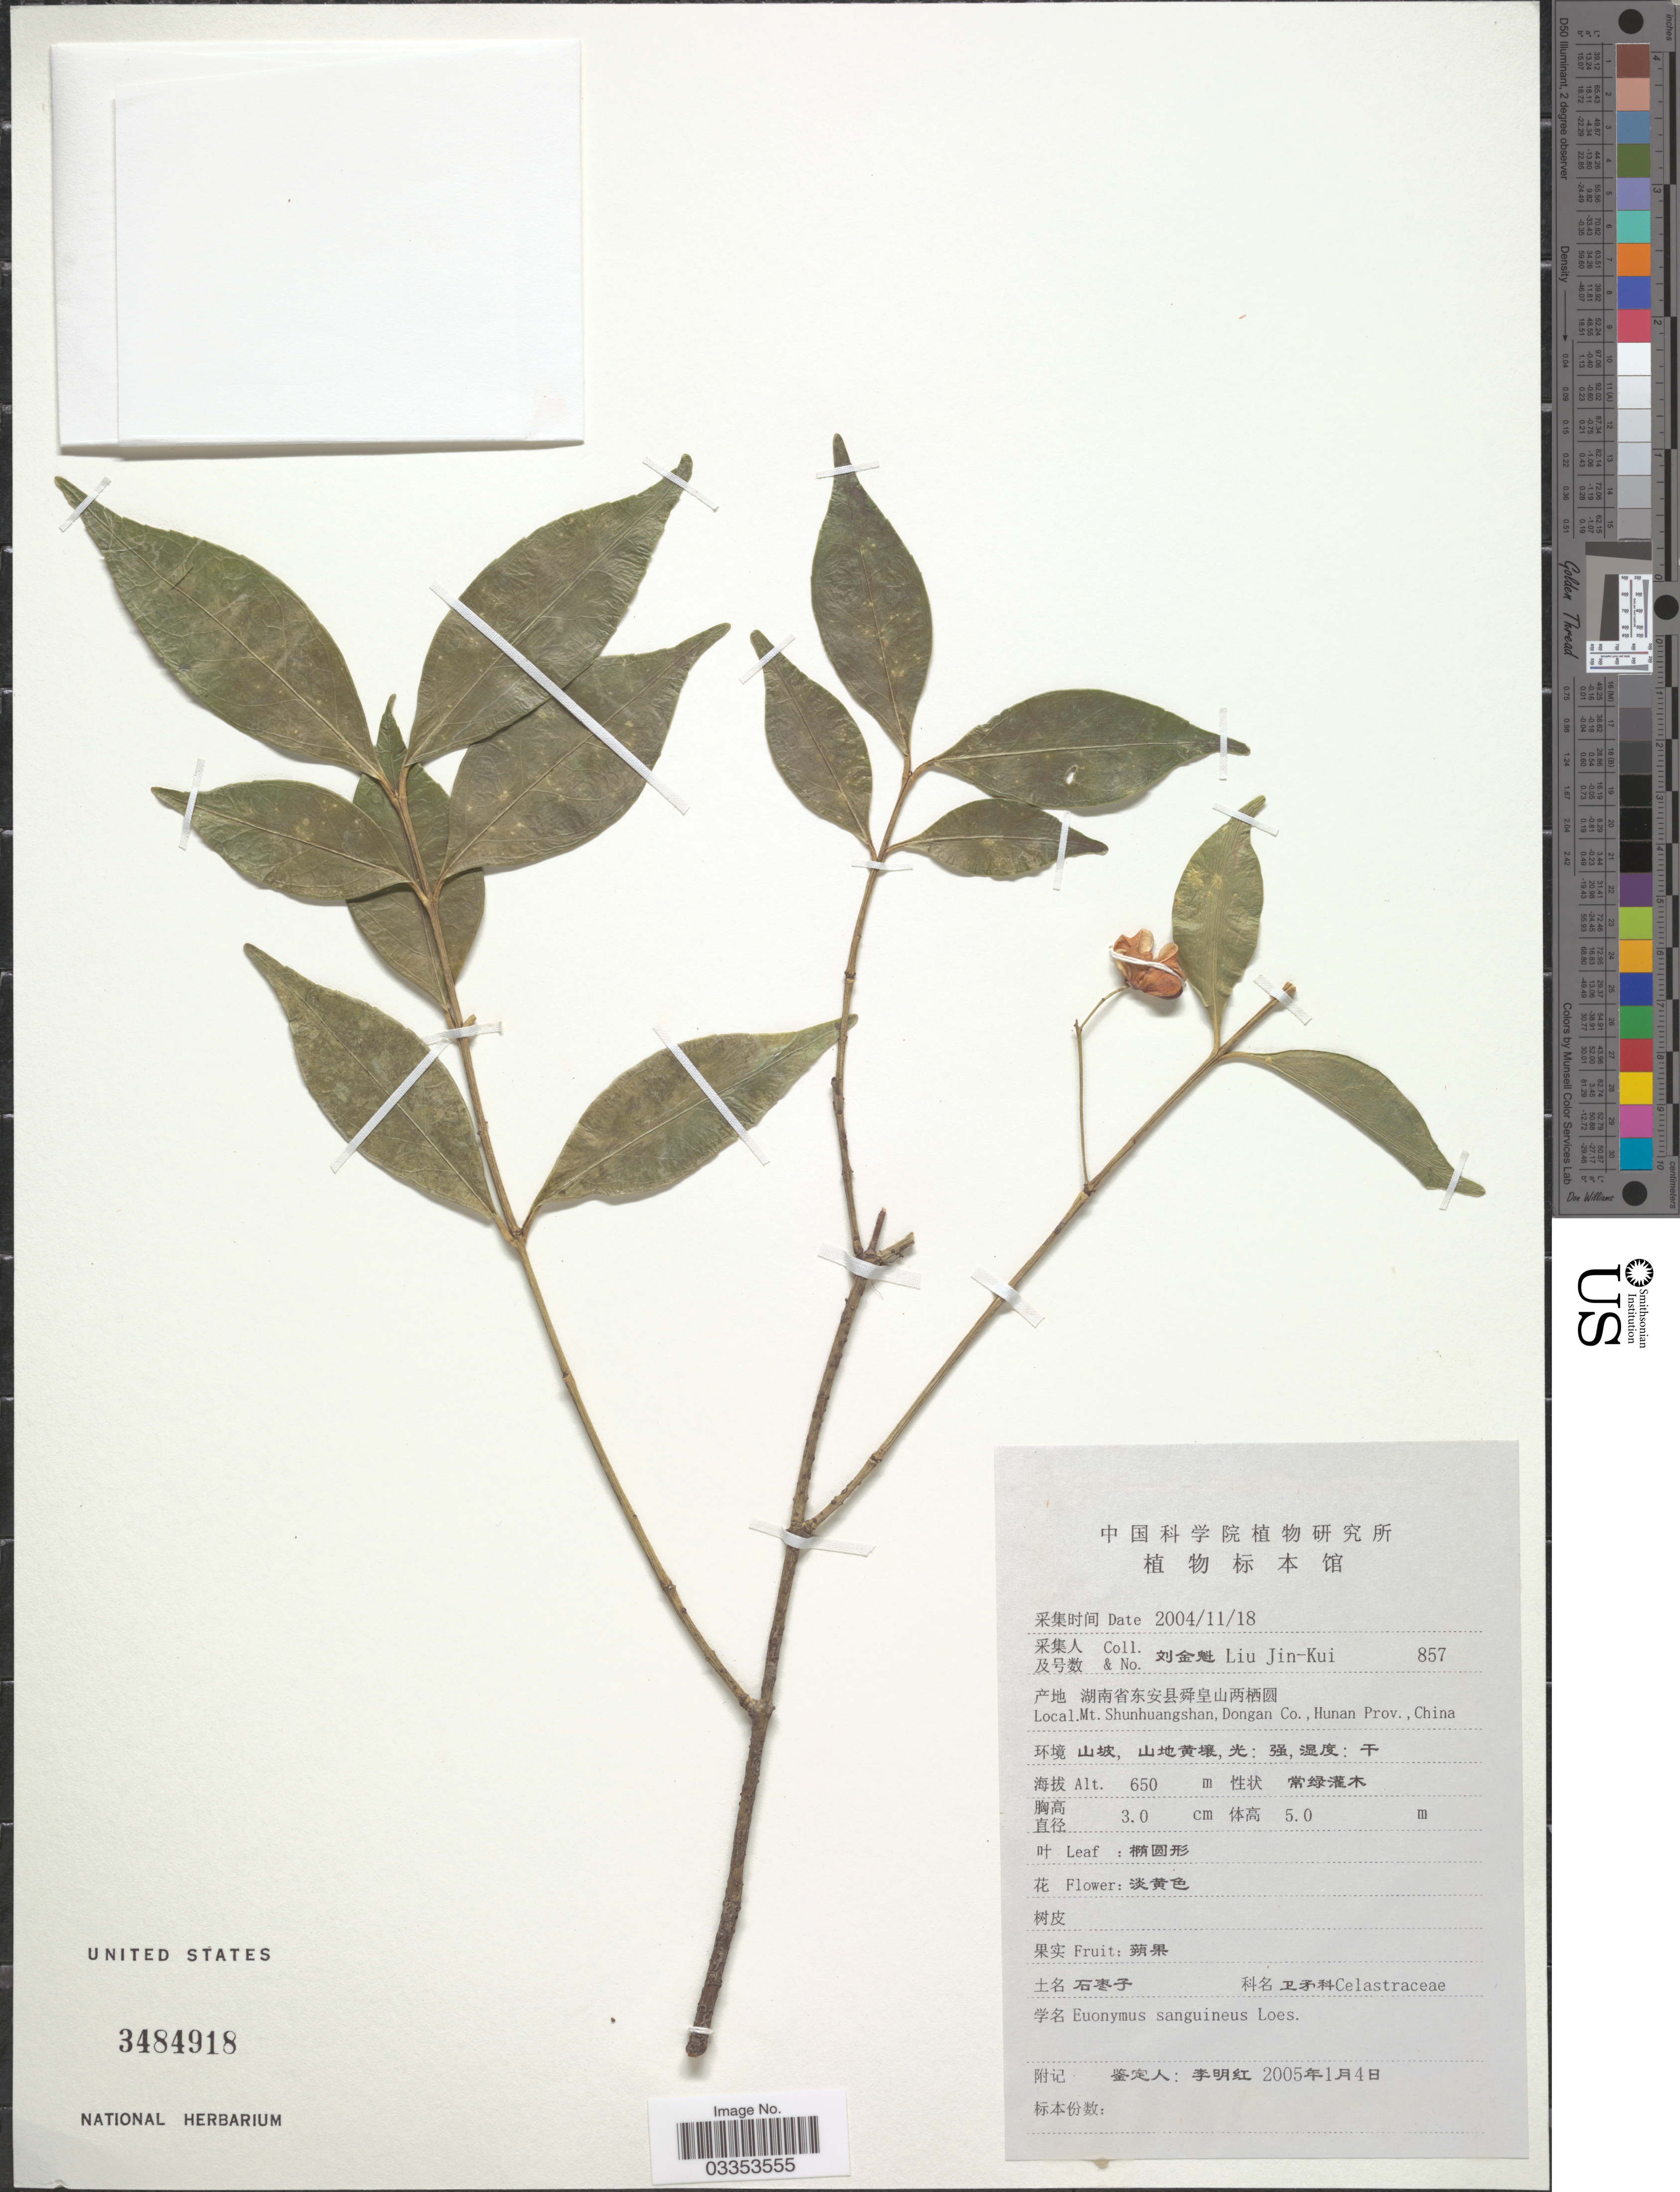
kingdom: Plantae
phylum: Tracheophyta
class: Magnoliopsida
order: Celastrales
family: Celastraceae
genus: Euonymus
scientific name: Euonymus sanguineus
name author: Loes.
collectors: Liu Jin-Kui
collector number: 857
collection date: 2004-11-18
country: China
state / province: Hunan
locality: Mt. Shunhuangshan, Dongan Co.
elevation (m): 650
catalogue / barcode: US 3484918